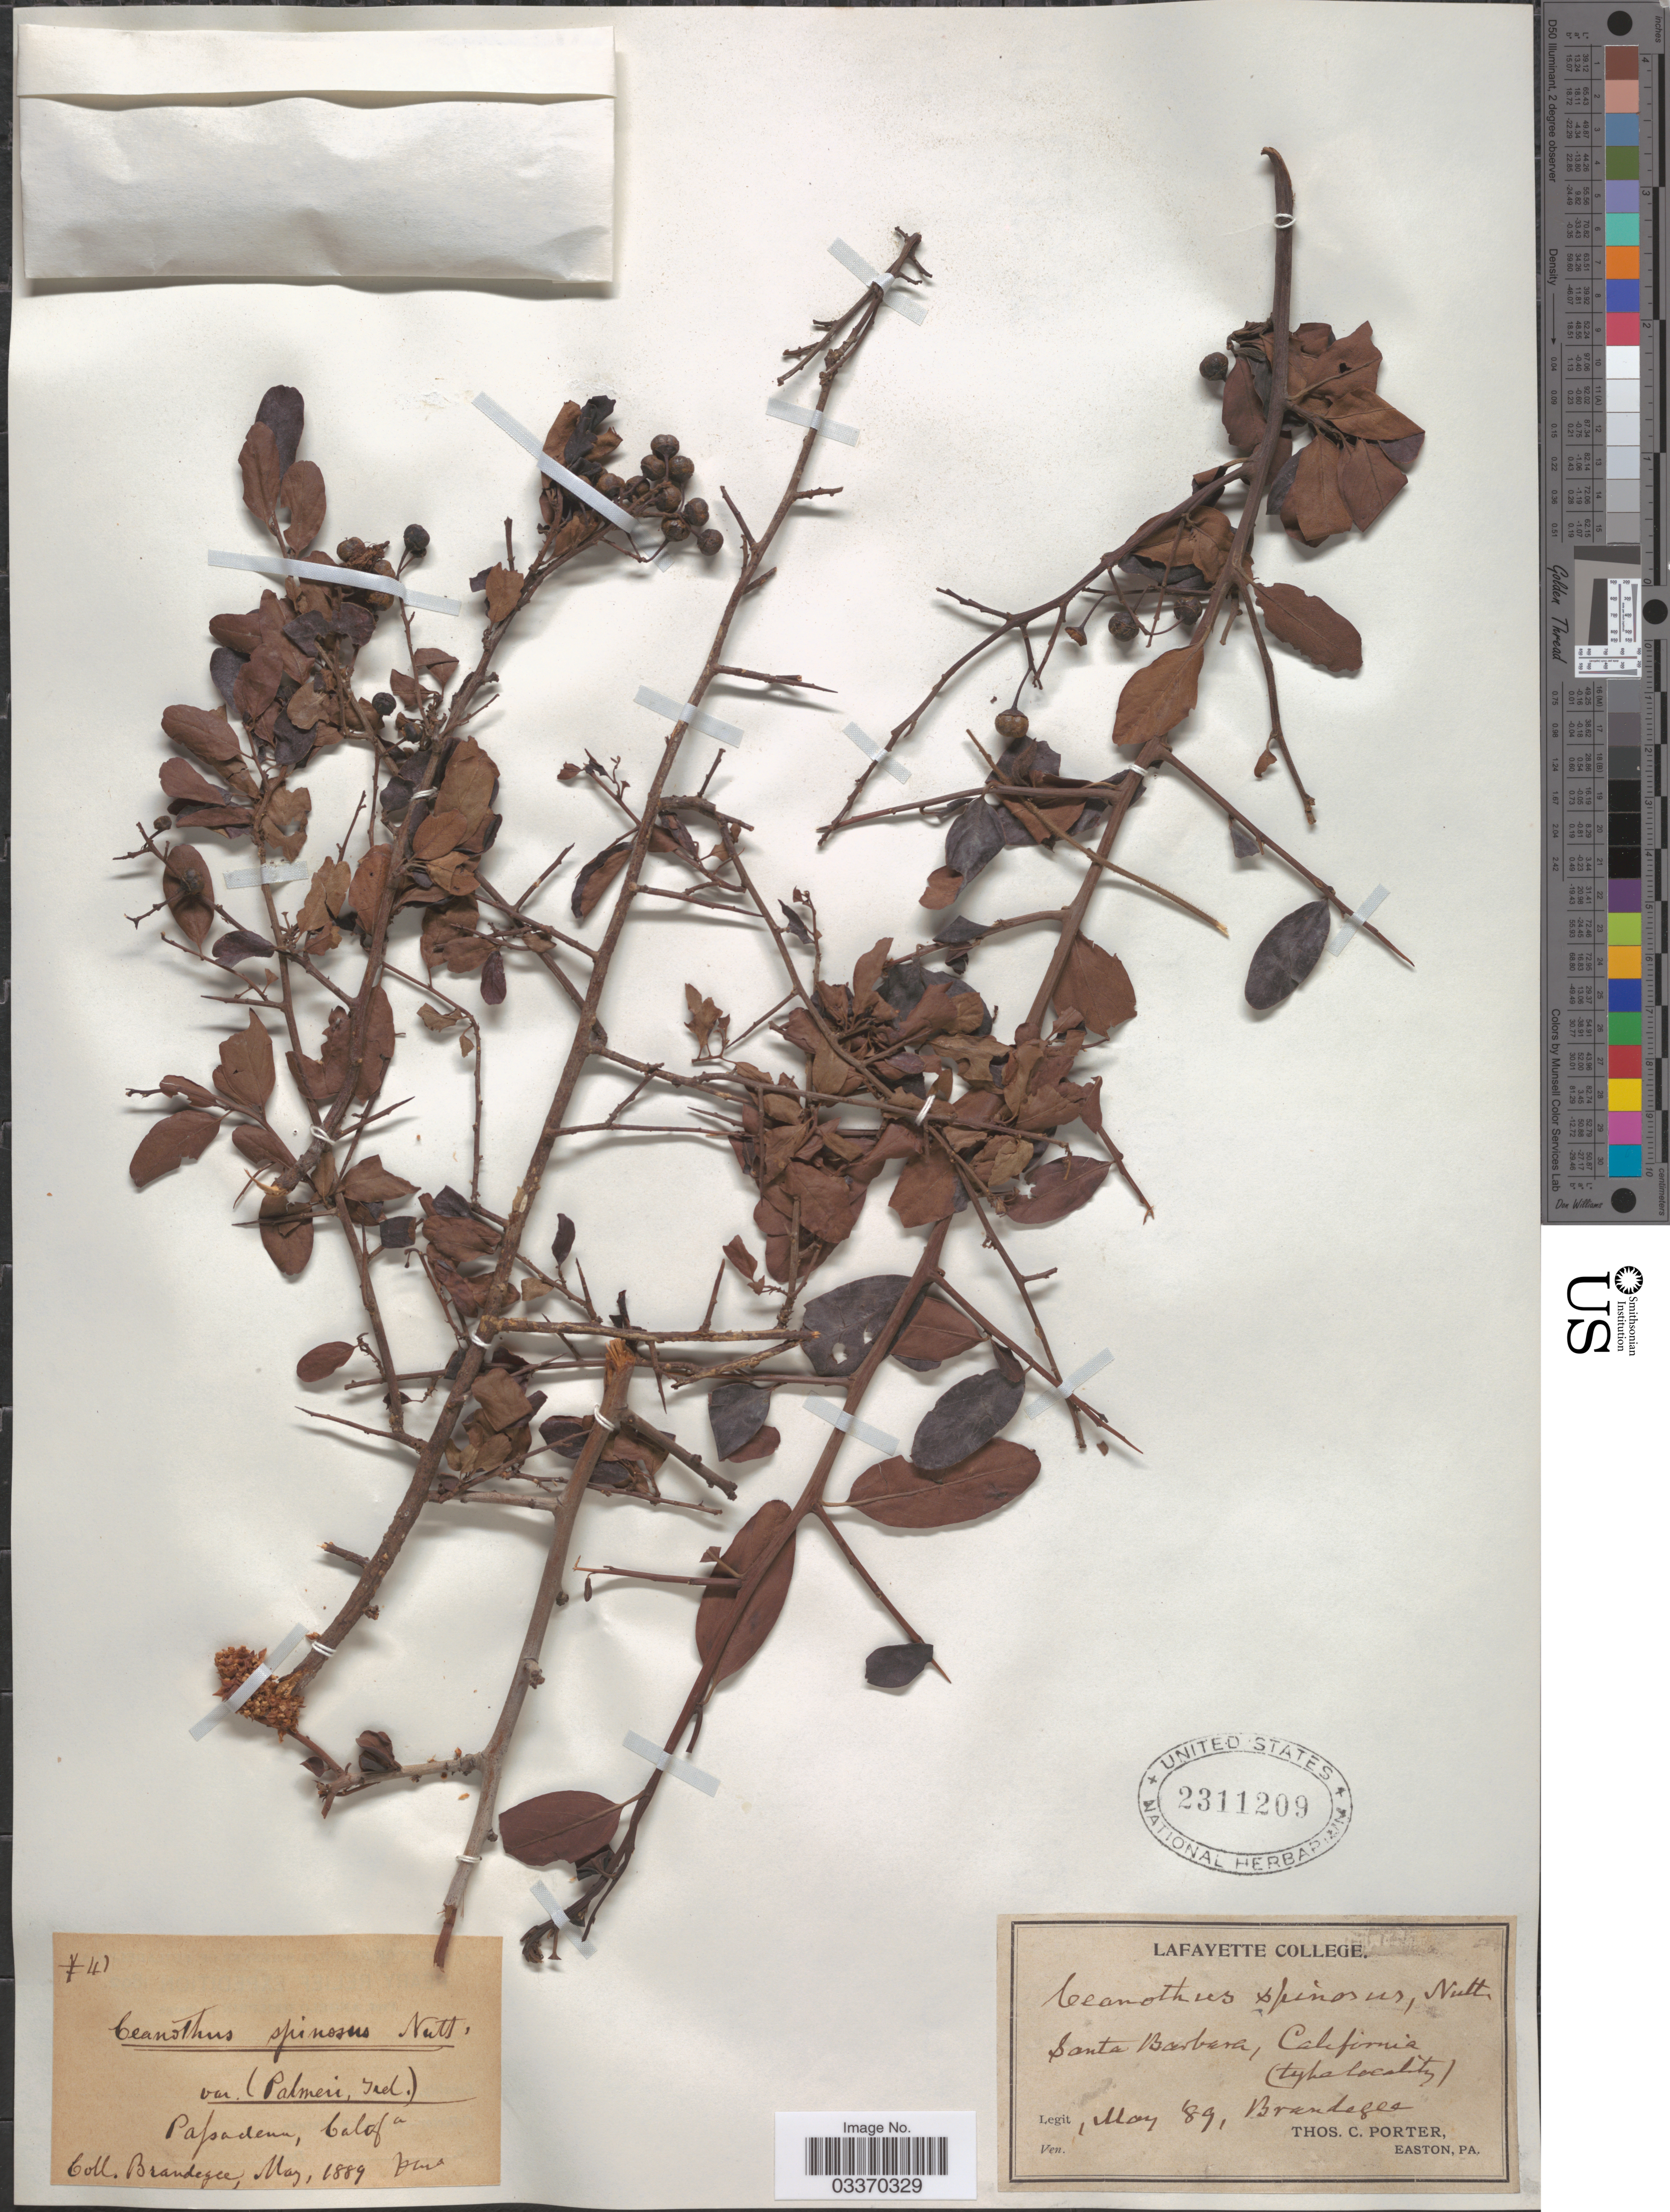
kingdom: Plantae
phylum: Tracheophyta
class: Magnoliopsida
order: Rosales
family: Rhamnaceae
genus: Ceanothus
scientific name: Ceanothus spinosus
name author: Nutt.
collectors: -- Brandegee & T. Porter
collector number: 41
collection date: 1889-05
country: United States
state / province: California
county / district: Santa Barbara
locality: Pasadena. Santa Barbara.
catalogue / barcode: US 2311209